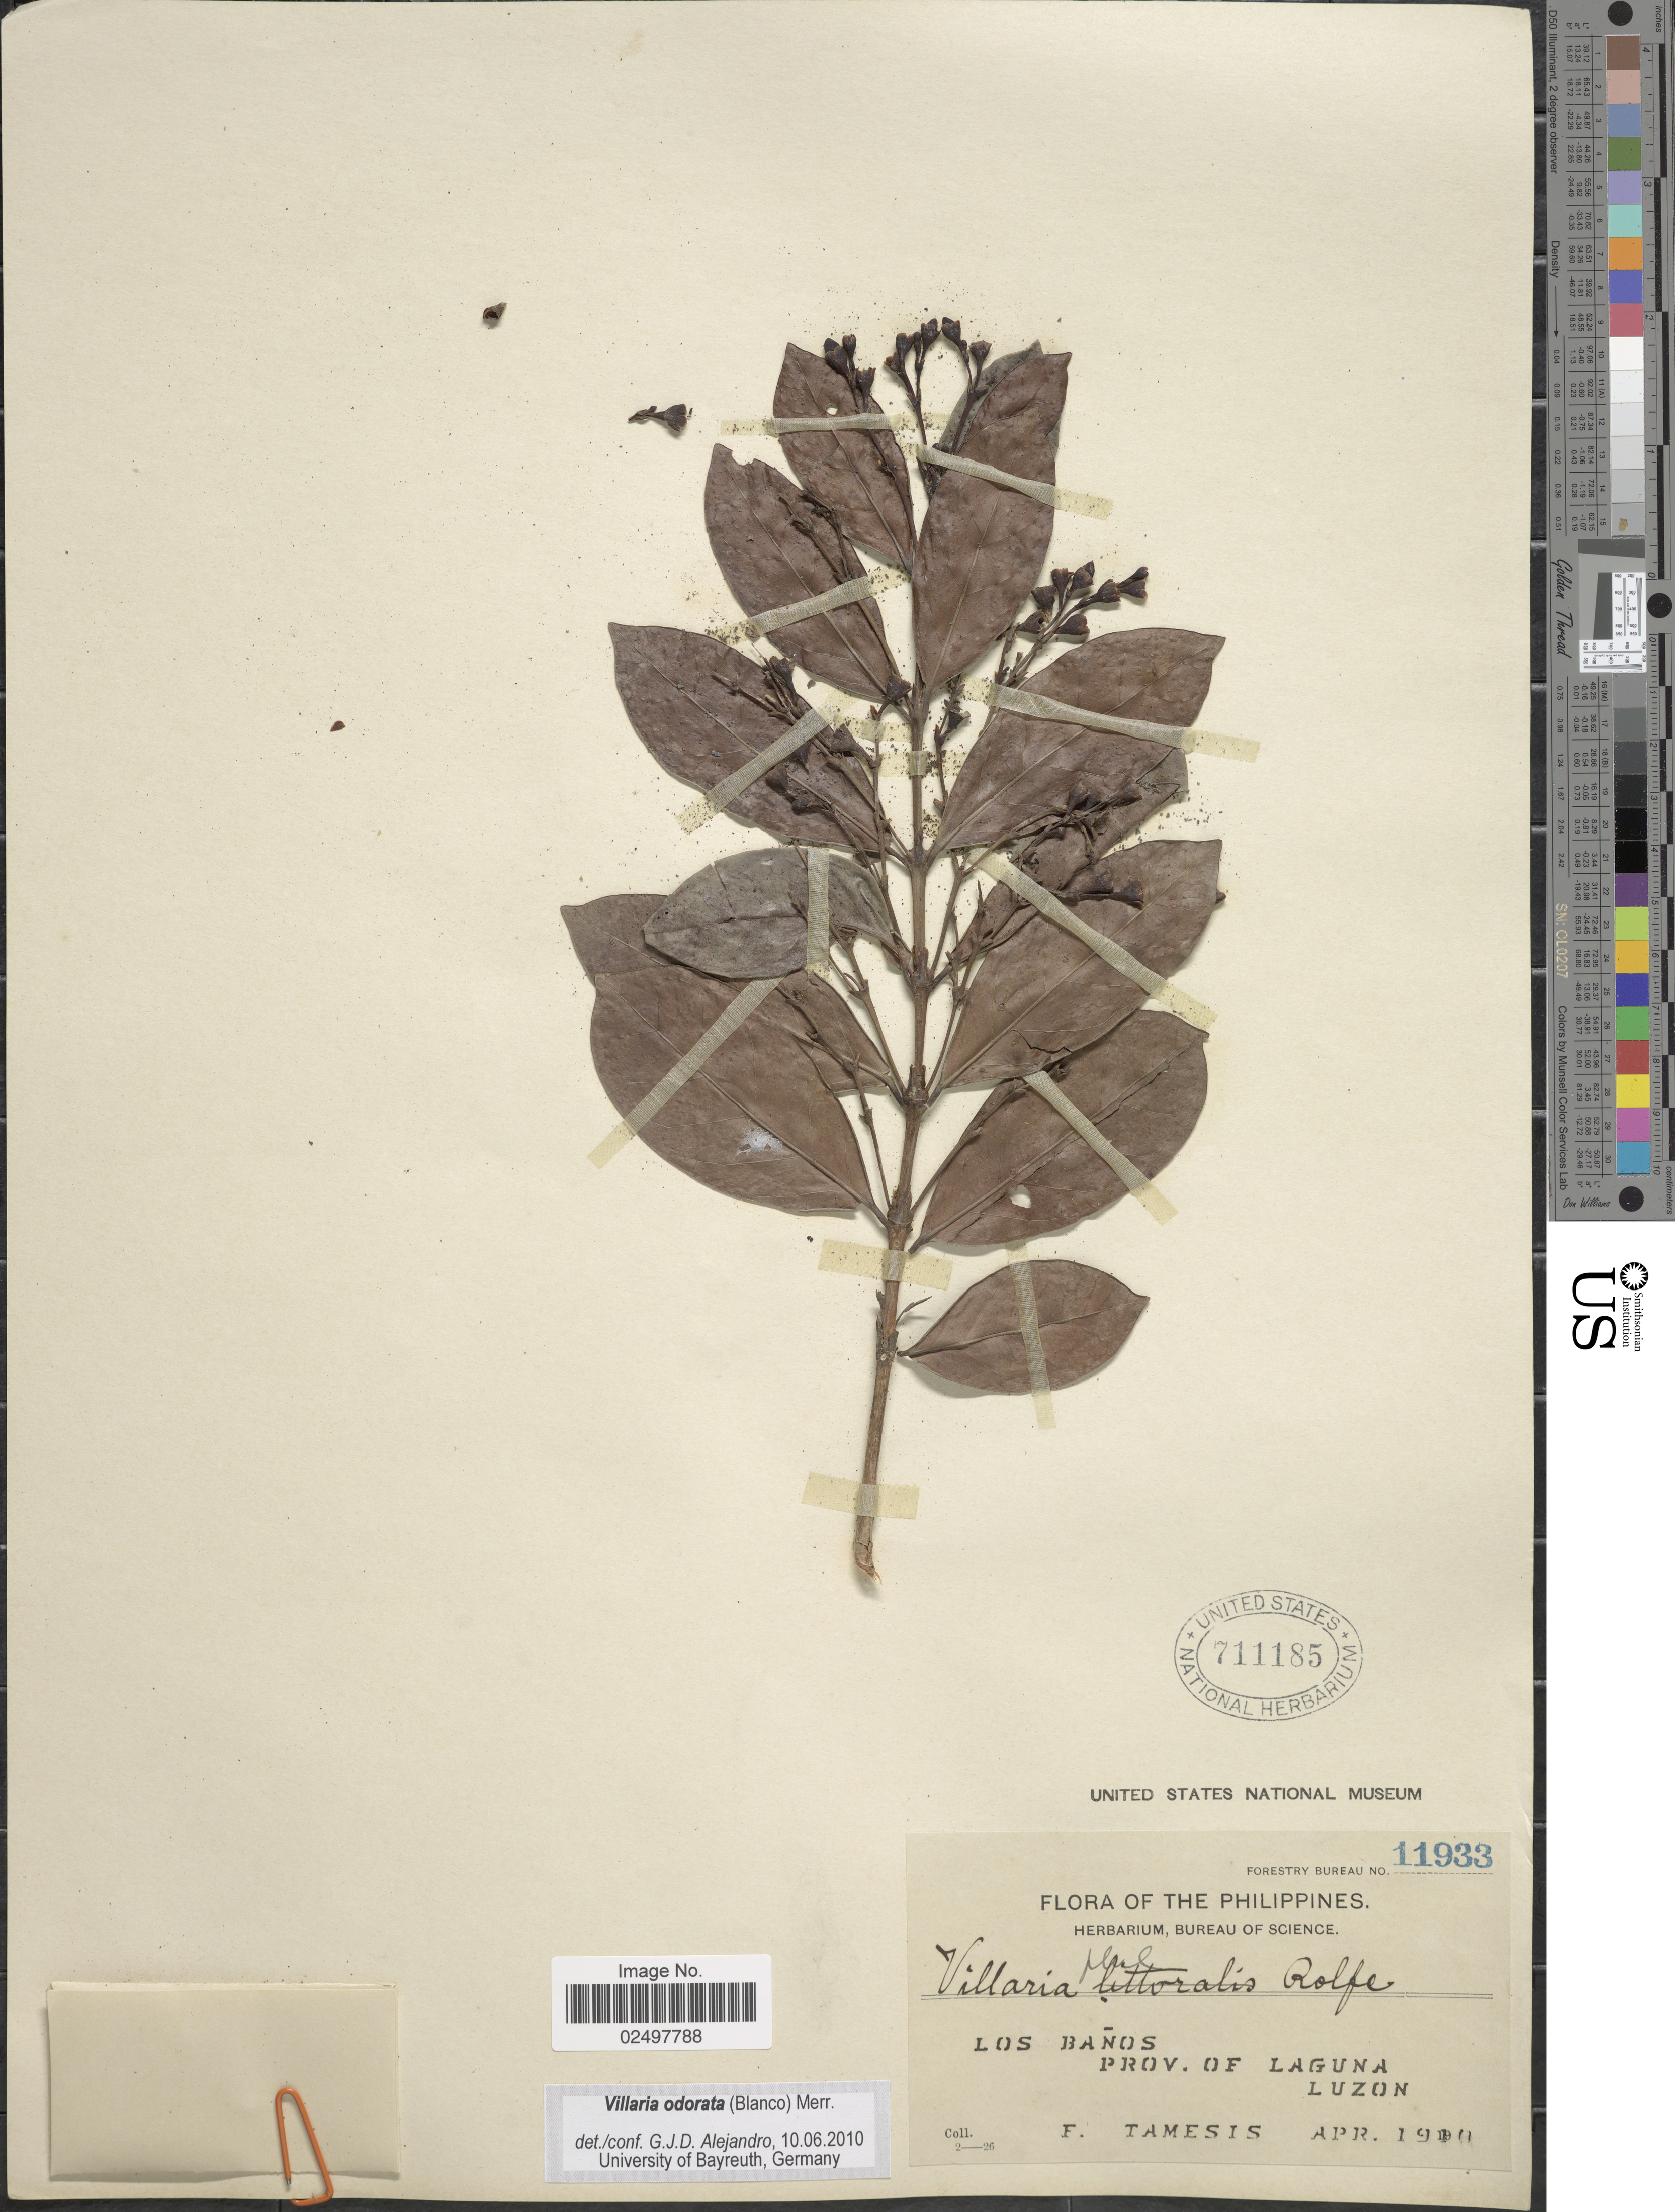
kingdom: Plantae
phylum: Tracheophyta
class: Magnoliopsida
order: Gentianales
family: Rubiaceae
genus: Villaria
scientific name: Villaria odorata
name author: (Blanco) Merr.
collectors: F. Tamesis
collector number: Forestry Bureau 11933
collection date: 1910-04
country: Philippines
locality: Los Banos, Prov. of Laguna, Luzon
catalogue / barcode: US 711185